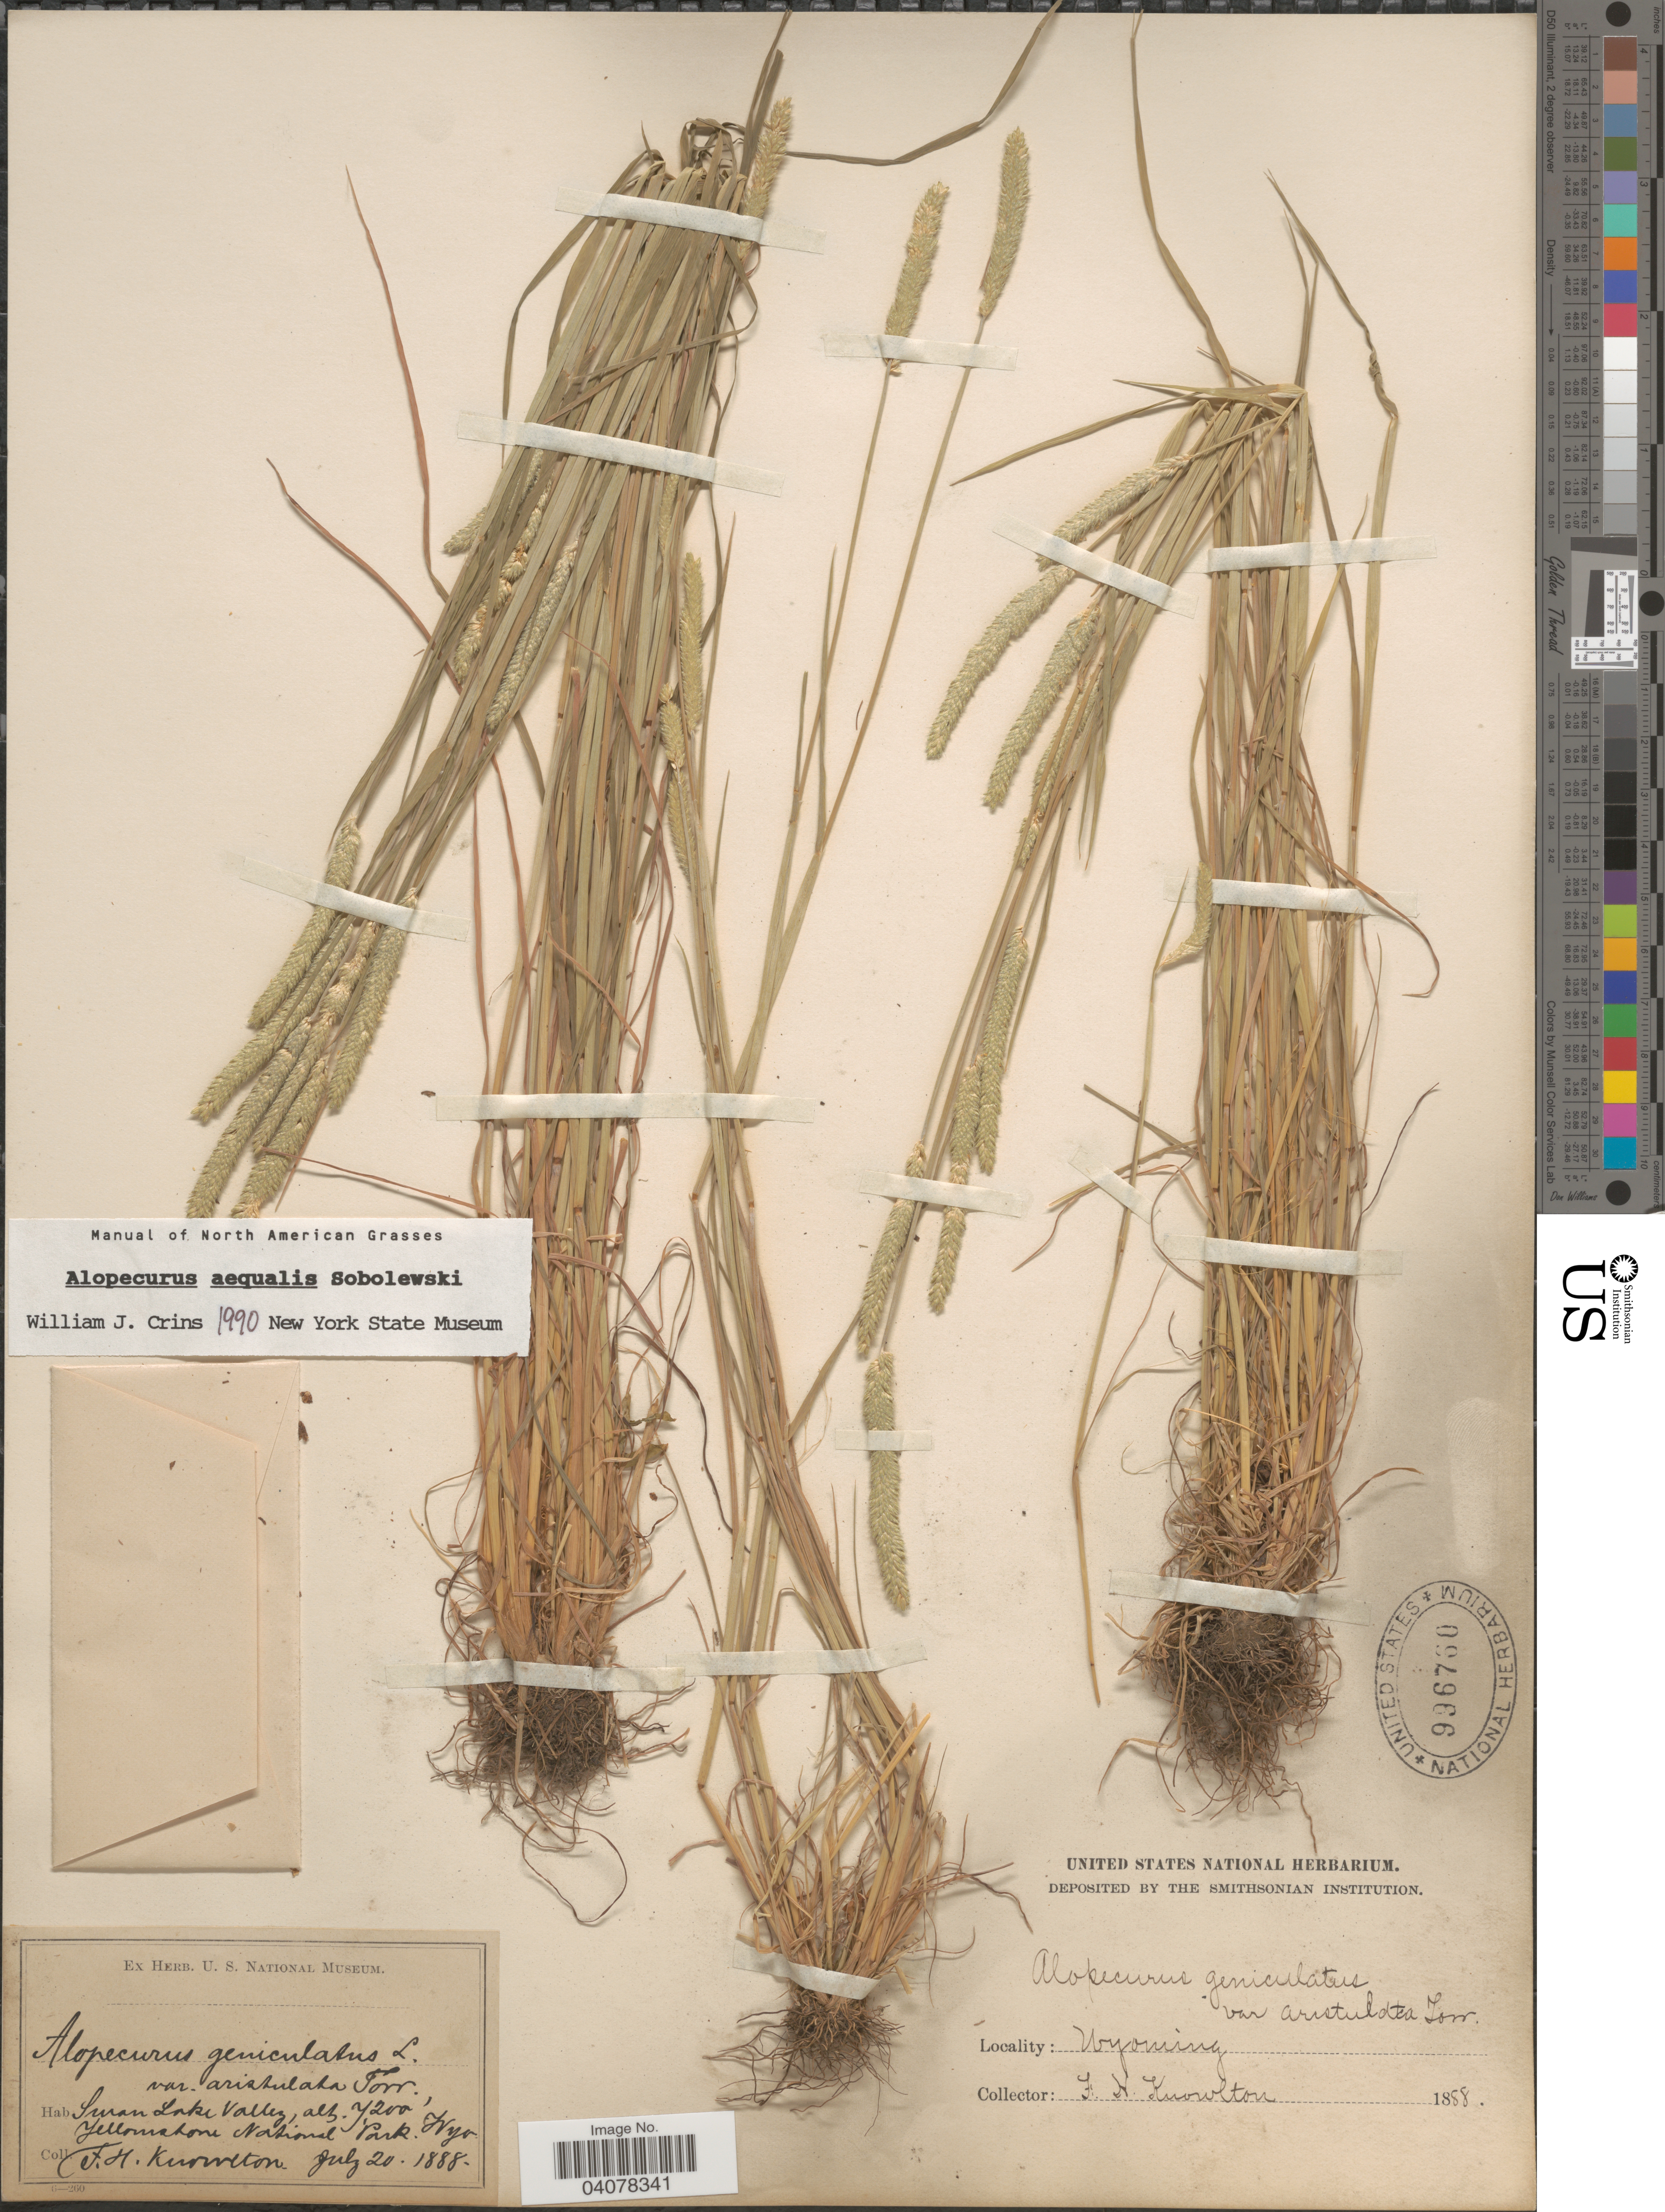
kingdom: Plantae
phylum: Tracheophyta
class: Liliopsida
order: Poales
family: Poaceae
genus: Alopecurus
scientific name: Alopecurus aequalis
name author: Sobol.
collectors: F. H. Knowlton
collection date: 1888-07-20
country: United States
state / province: Wyoming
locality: Swan Lake Valley, Yellowstone National Park.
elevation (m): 2195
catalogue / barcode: US 996760